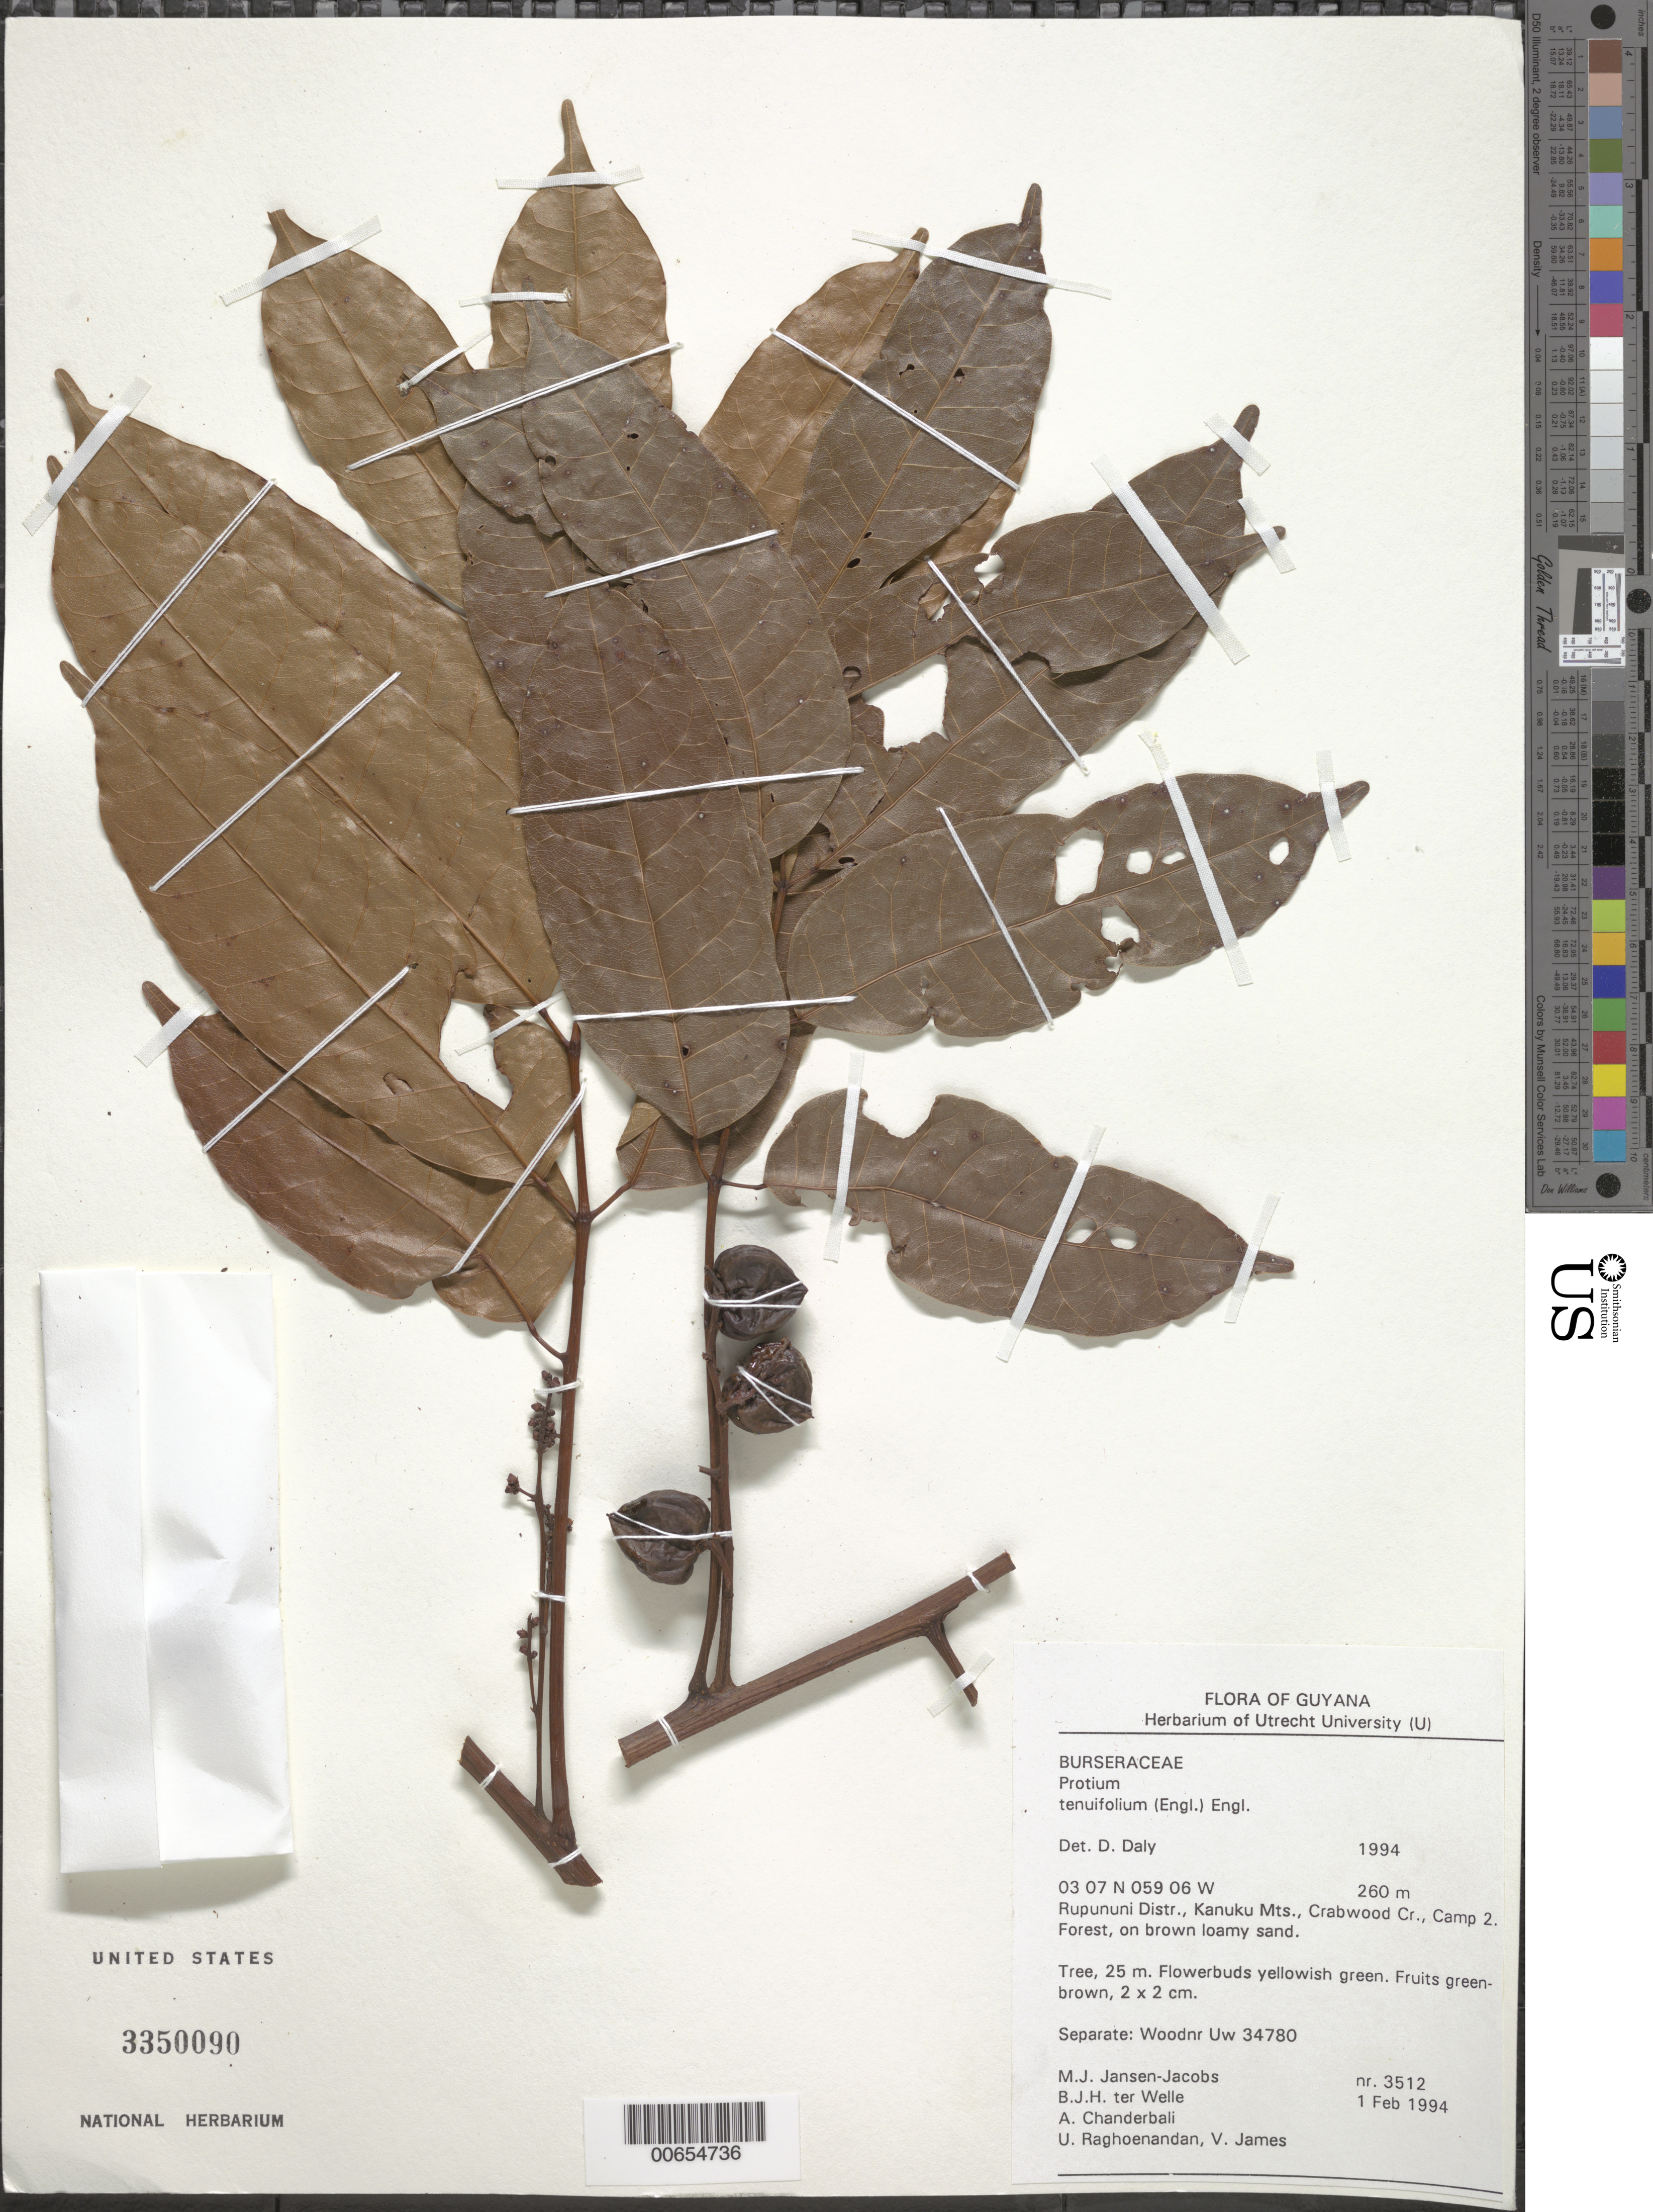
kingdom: Plantae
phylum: Tracheophyta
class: Magnoliopsida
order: Sapindales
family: Burseraceae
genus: Protium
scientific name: Protium tenuifolium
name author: (Engl.) Engl.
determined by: Daly, D. C.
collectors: M. J. Jansen-Jacobs, B. Welle, A. S. Chanderbali, U. Raghoenandan & V. James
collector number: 3512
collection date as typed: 1-Feb-94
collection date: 1994-02-01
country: Guyana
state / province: U. Takutu-U. Essequibo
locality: Crabwood Cr., Camp 2, Kanuku Mts., Rupununi District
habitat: Forest, on brown loamy sand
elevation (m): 260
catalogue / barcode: US 3350090